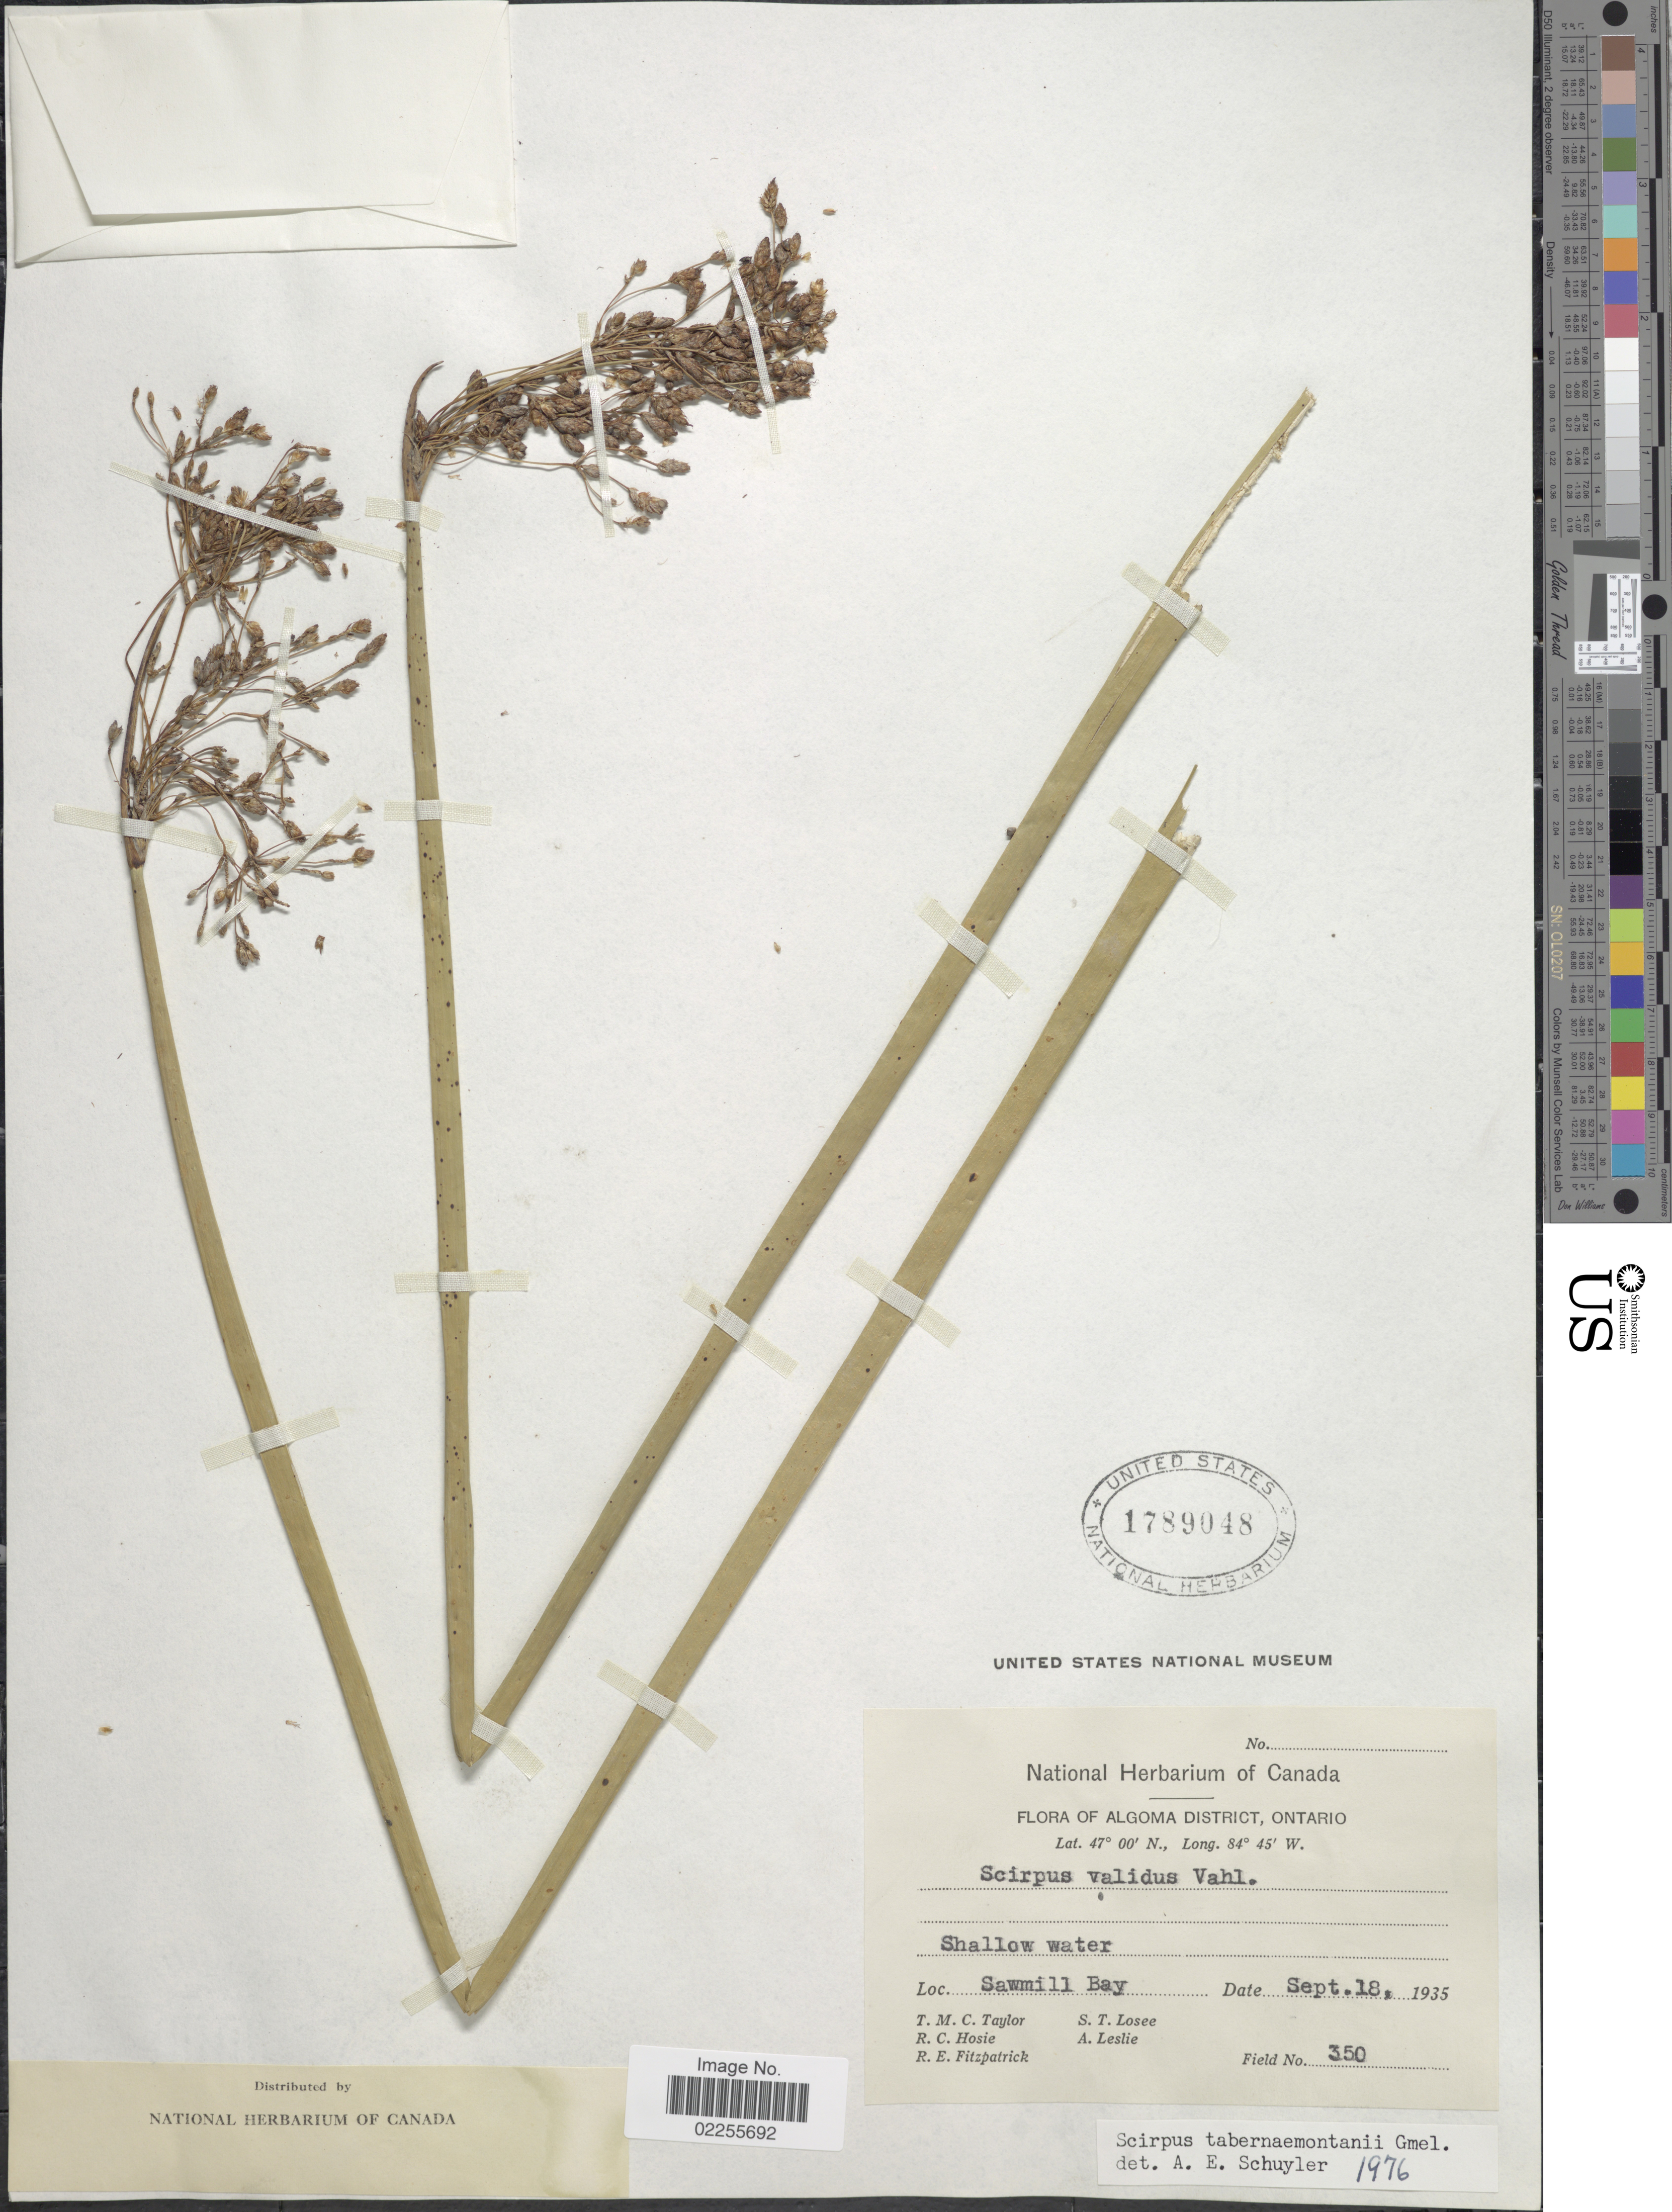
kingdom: Plantae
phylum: Tracheophyta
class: Liliopsida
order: Poales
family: Cyperaceae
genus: Schoenoplectus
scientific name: Schoenoplectus tabernaemontani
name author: (C.C. Gmel.) Palla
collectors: T. M. C. Taylor, S. Losee, R. Hosie, A. Leslie & R. Fitzpatrick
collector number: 350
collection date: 1935-09-18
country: Canada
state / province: Ontario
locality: Algoma District, Sawmill Bay, shallow water.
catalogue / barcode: US 1789048